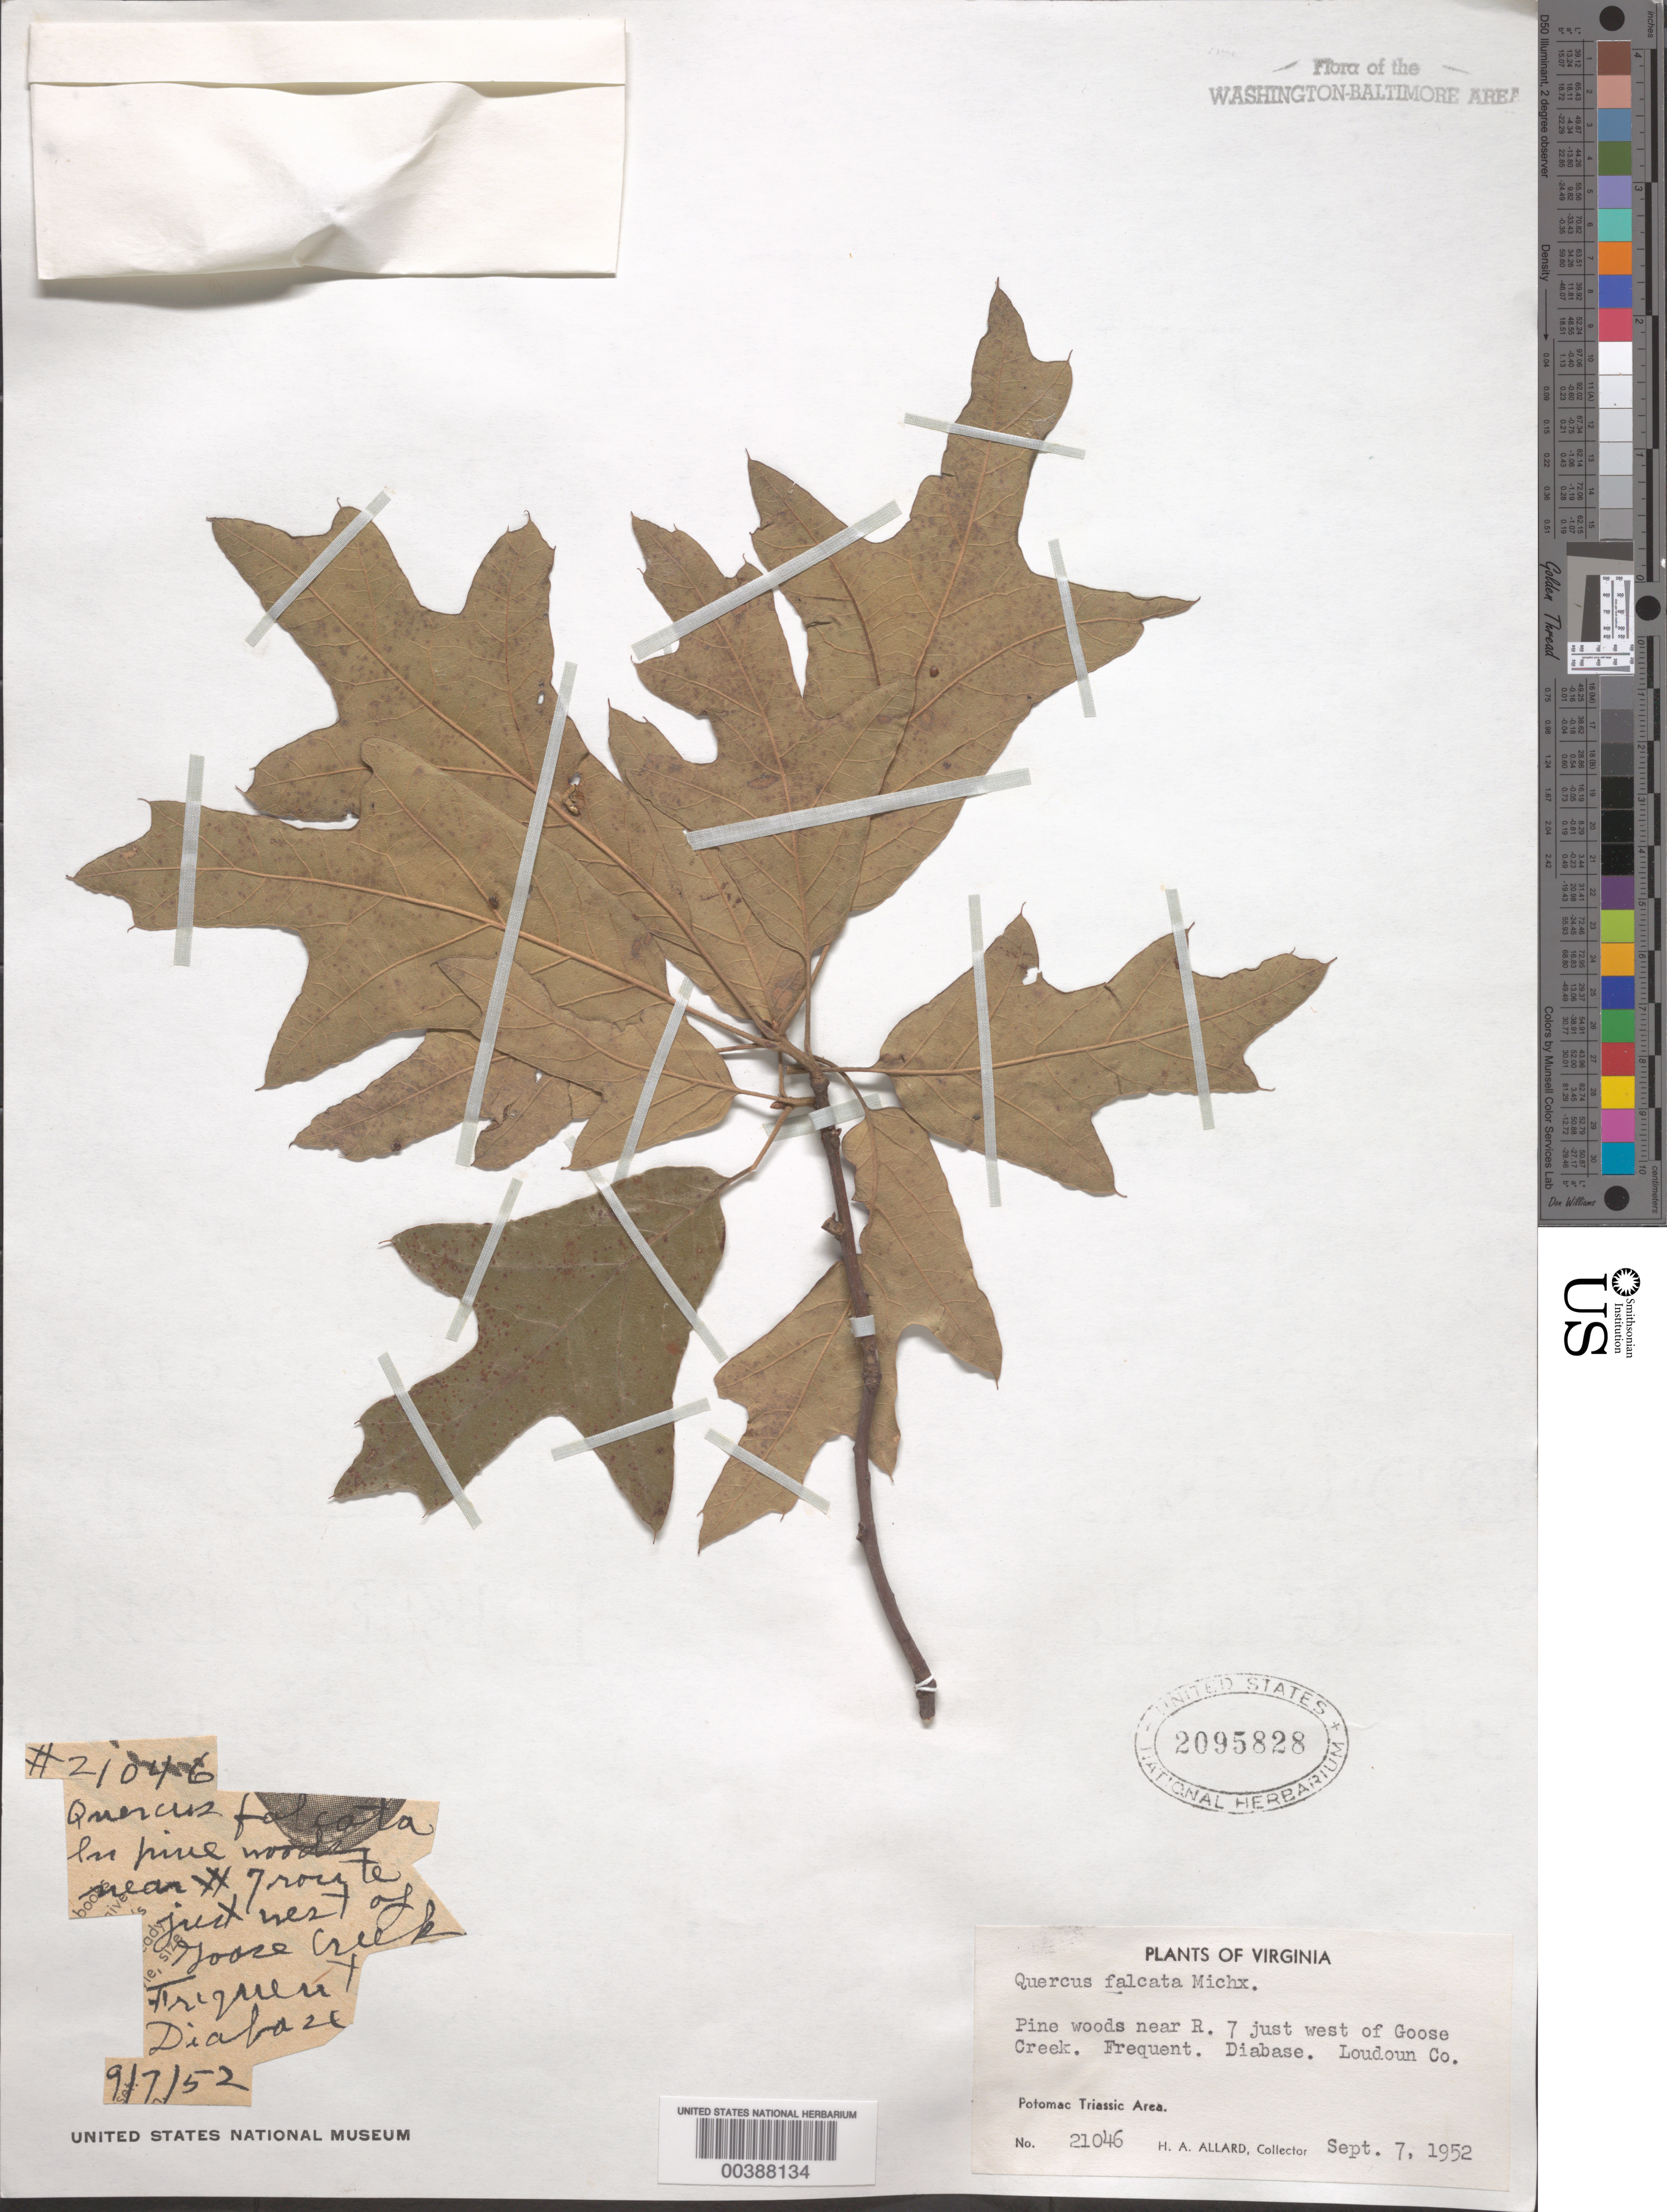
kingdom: Plantae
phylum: Tracheophyta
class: Magnoliopsida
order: Fagales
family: Fagaceae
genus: Quercus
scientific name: Quercus falcata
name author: Michx.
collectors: H. A. Allard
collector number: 21046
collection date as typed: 07 Sep 1952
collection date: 1952-09-07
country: United States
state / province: Virginia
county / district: Loudoun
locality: Near Route 7, west of Goose Creek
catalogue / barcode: US 2095828